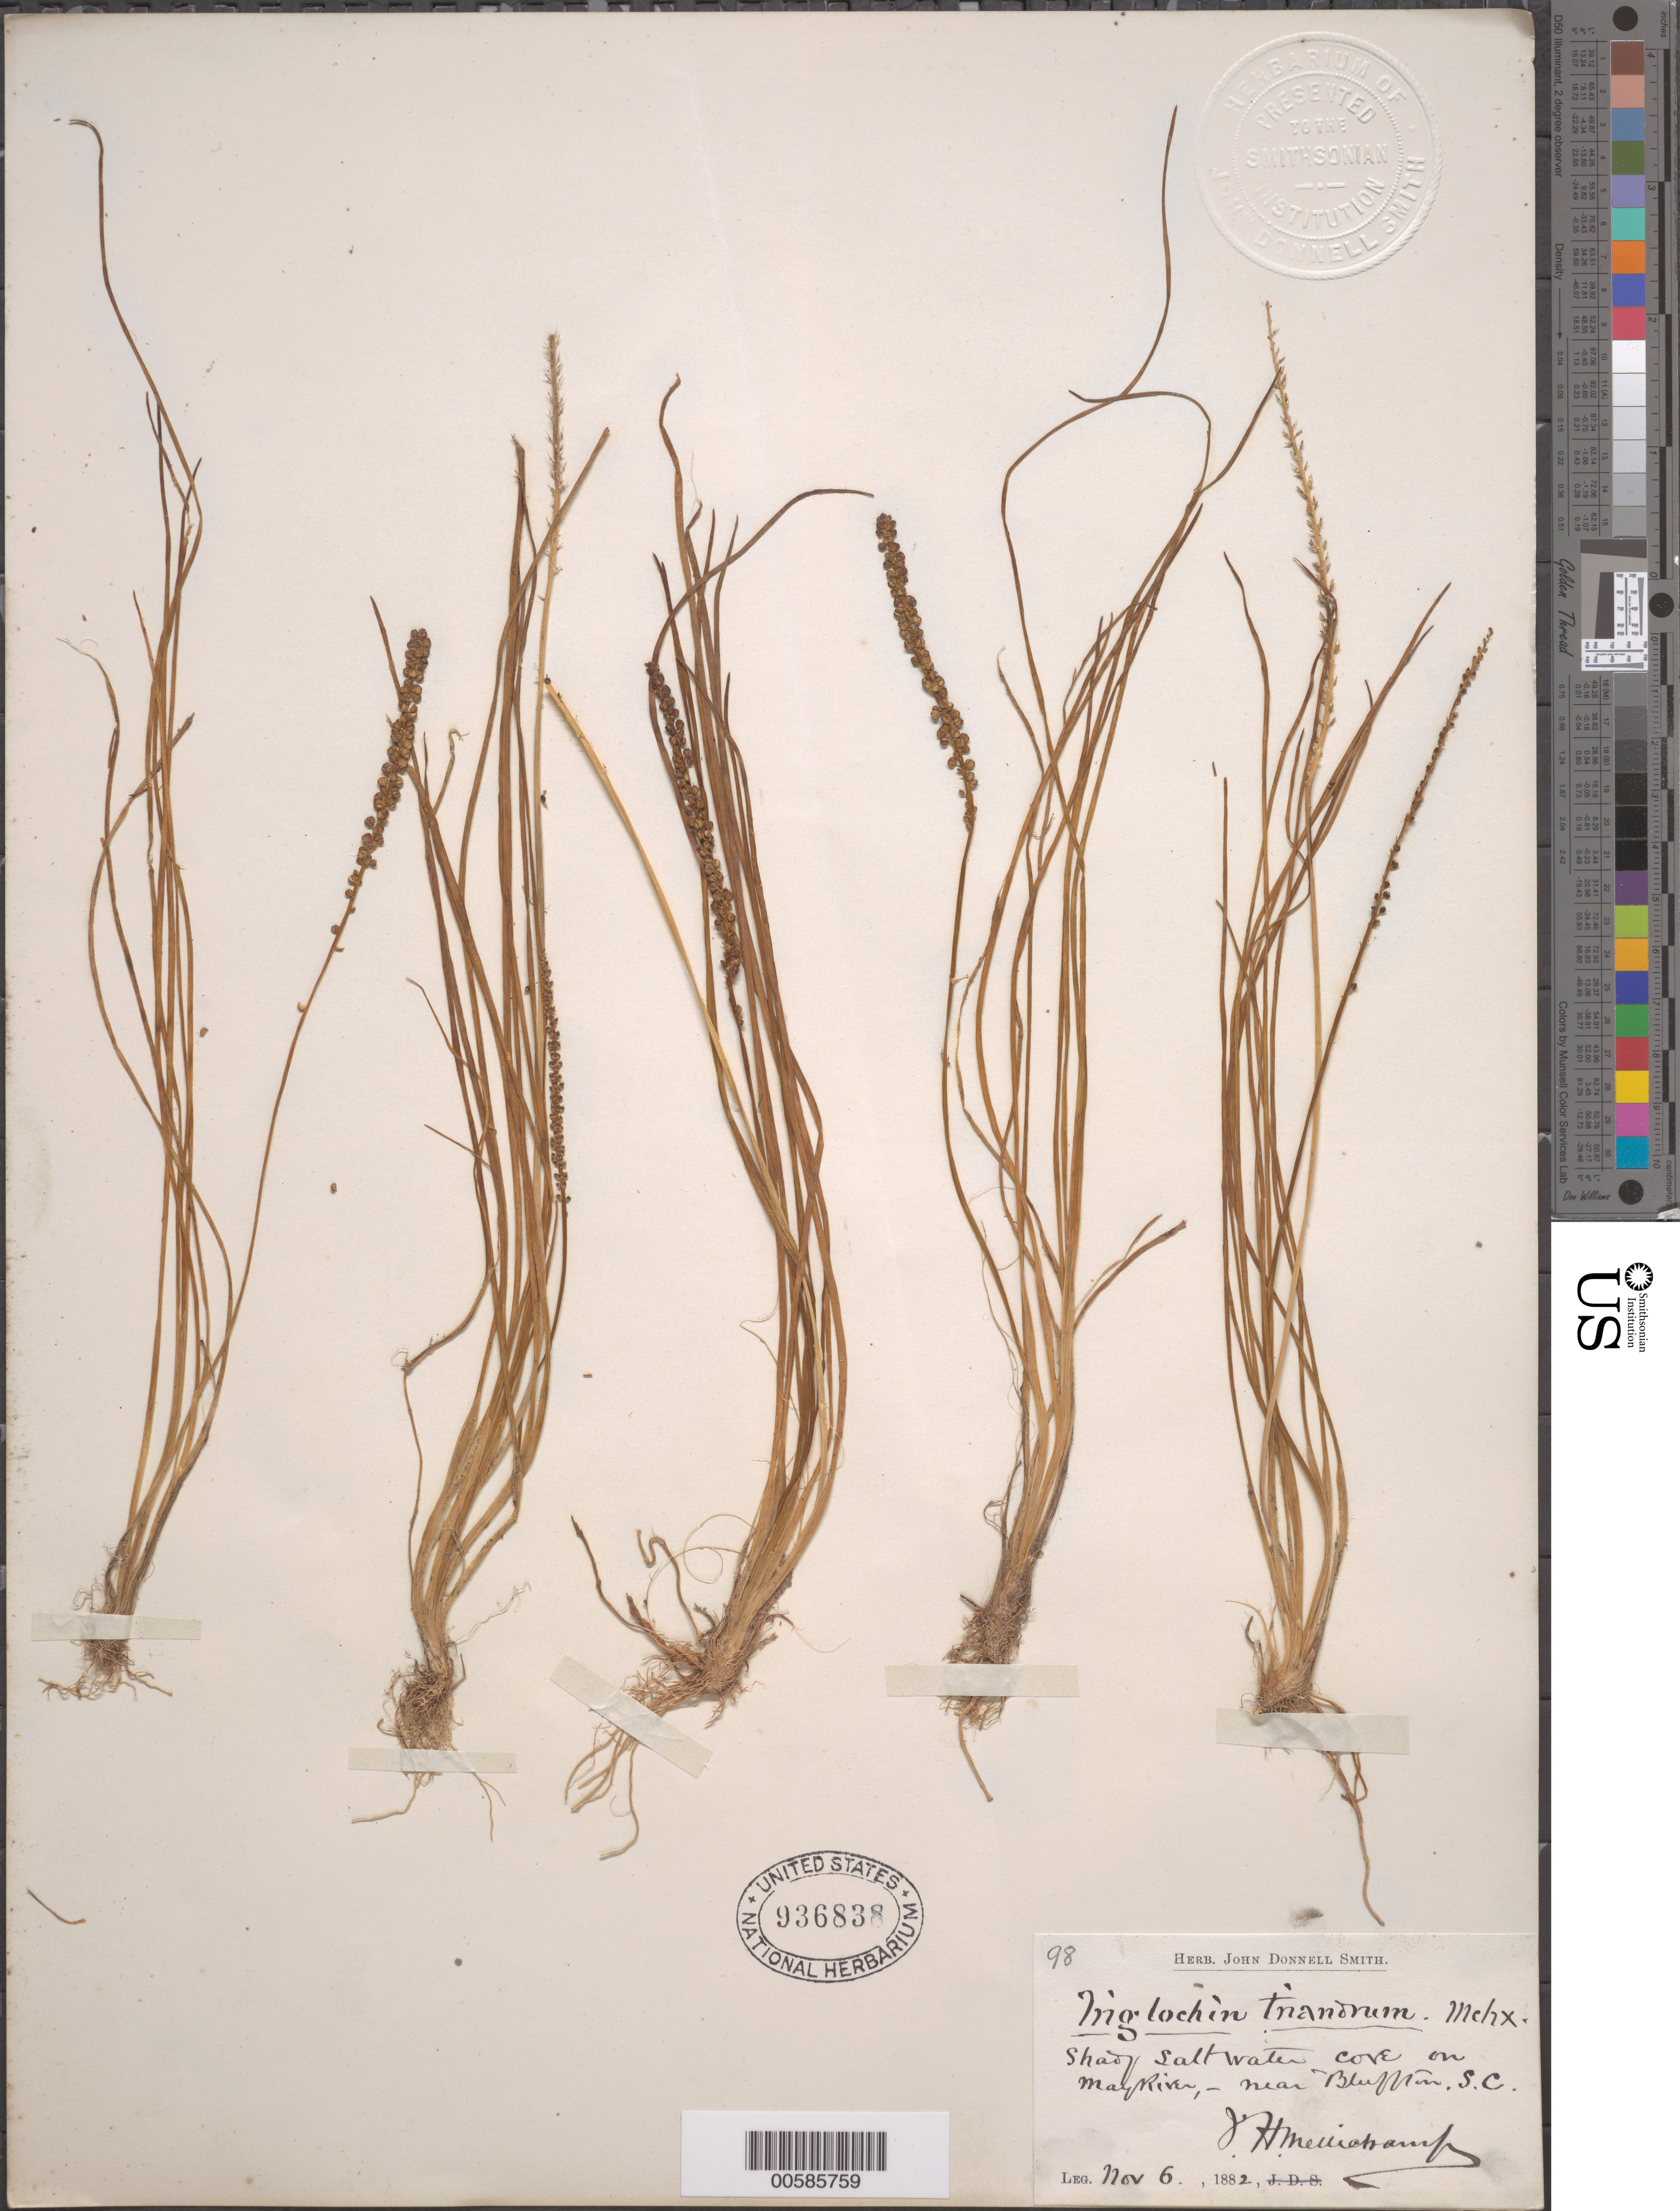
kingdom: Plantae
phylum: Tracheophyta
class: Liliopsida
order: Alismatales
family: Juncaginaceae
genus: Triglochin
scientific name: Triglochin striata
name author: Ruiz & Pav.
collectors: J. H. Mellichamp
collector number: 98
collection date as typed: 06 Nov 1882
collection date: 1882-11-06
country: United States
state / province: South Carolina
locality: May River near Bluffit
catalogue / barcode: US 936838